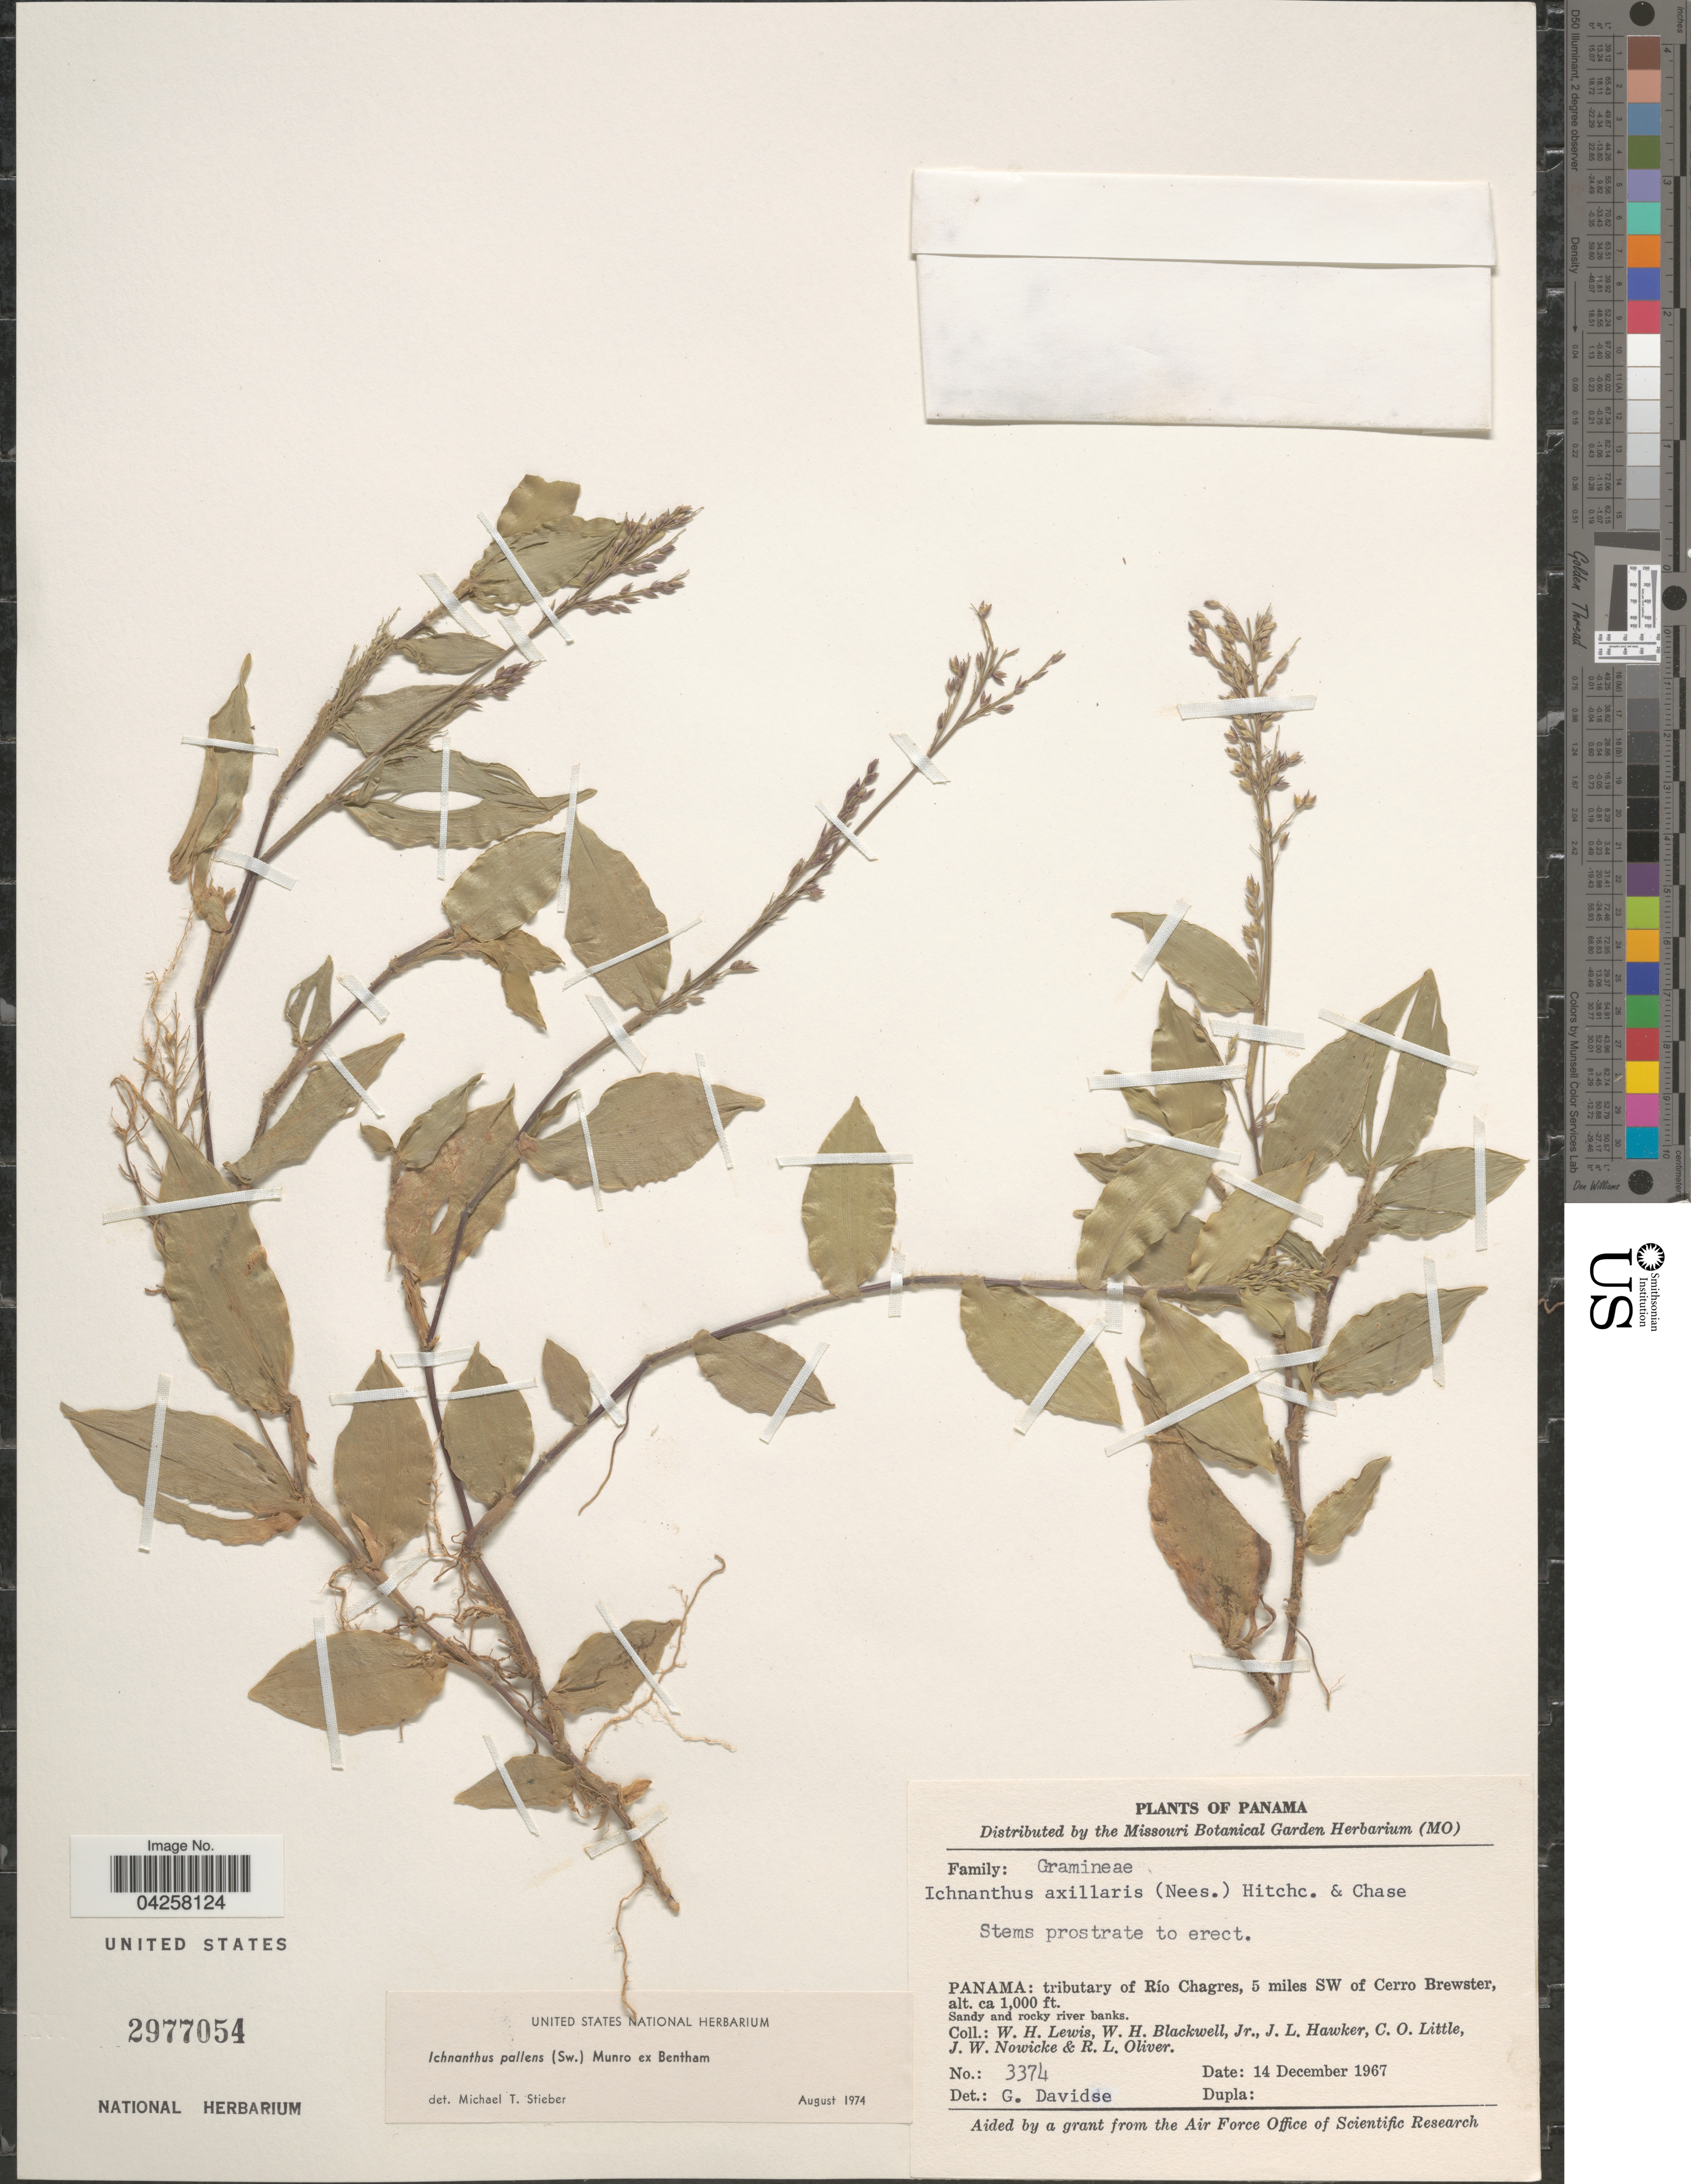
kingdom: Plantae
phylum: Tracheophyta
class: Liliopsida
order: Poales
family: Poaceae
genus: Ichnanthus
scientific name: Ichnanthus pallens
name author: (Sw.) Munro ex Benth.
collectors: W. H. Lewis, W. H. Blackwell, J. L. Hawker, C. O. Little & et al.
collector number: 3374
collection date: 1967-12-14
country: Panama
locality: Tributary of Río Chagres, 5 miles SW of Cerro Brewster.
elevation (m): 305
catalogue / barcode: US 2977054